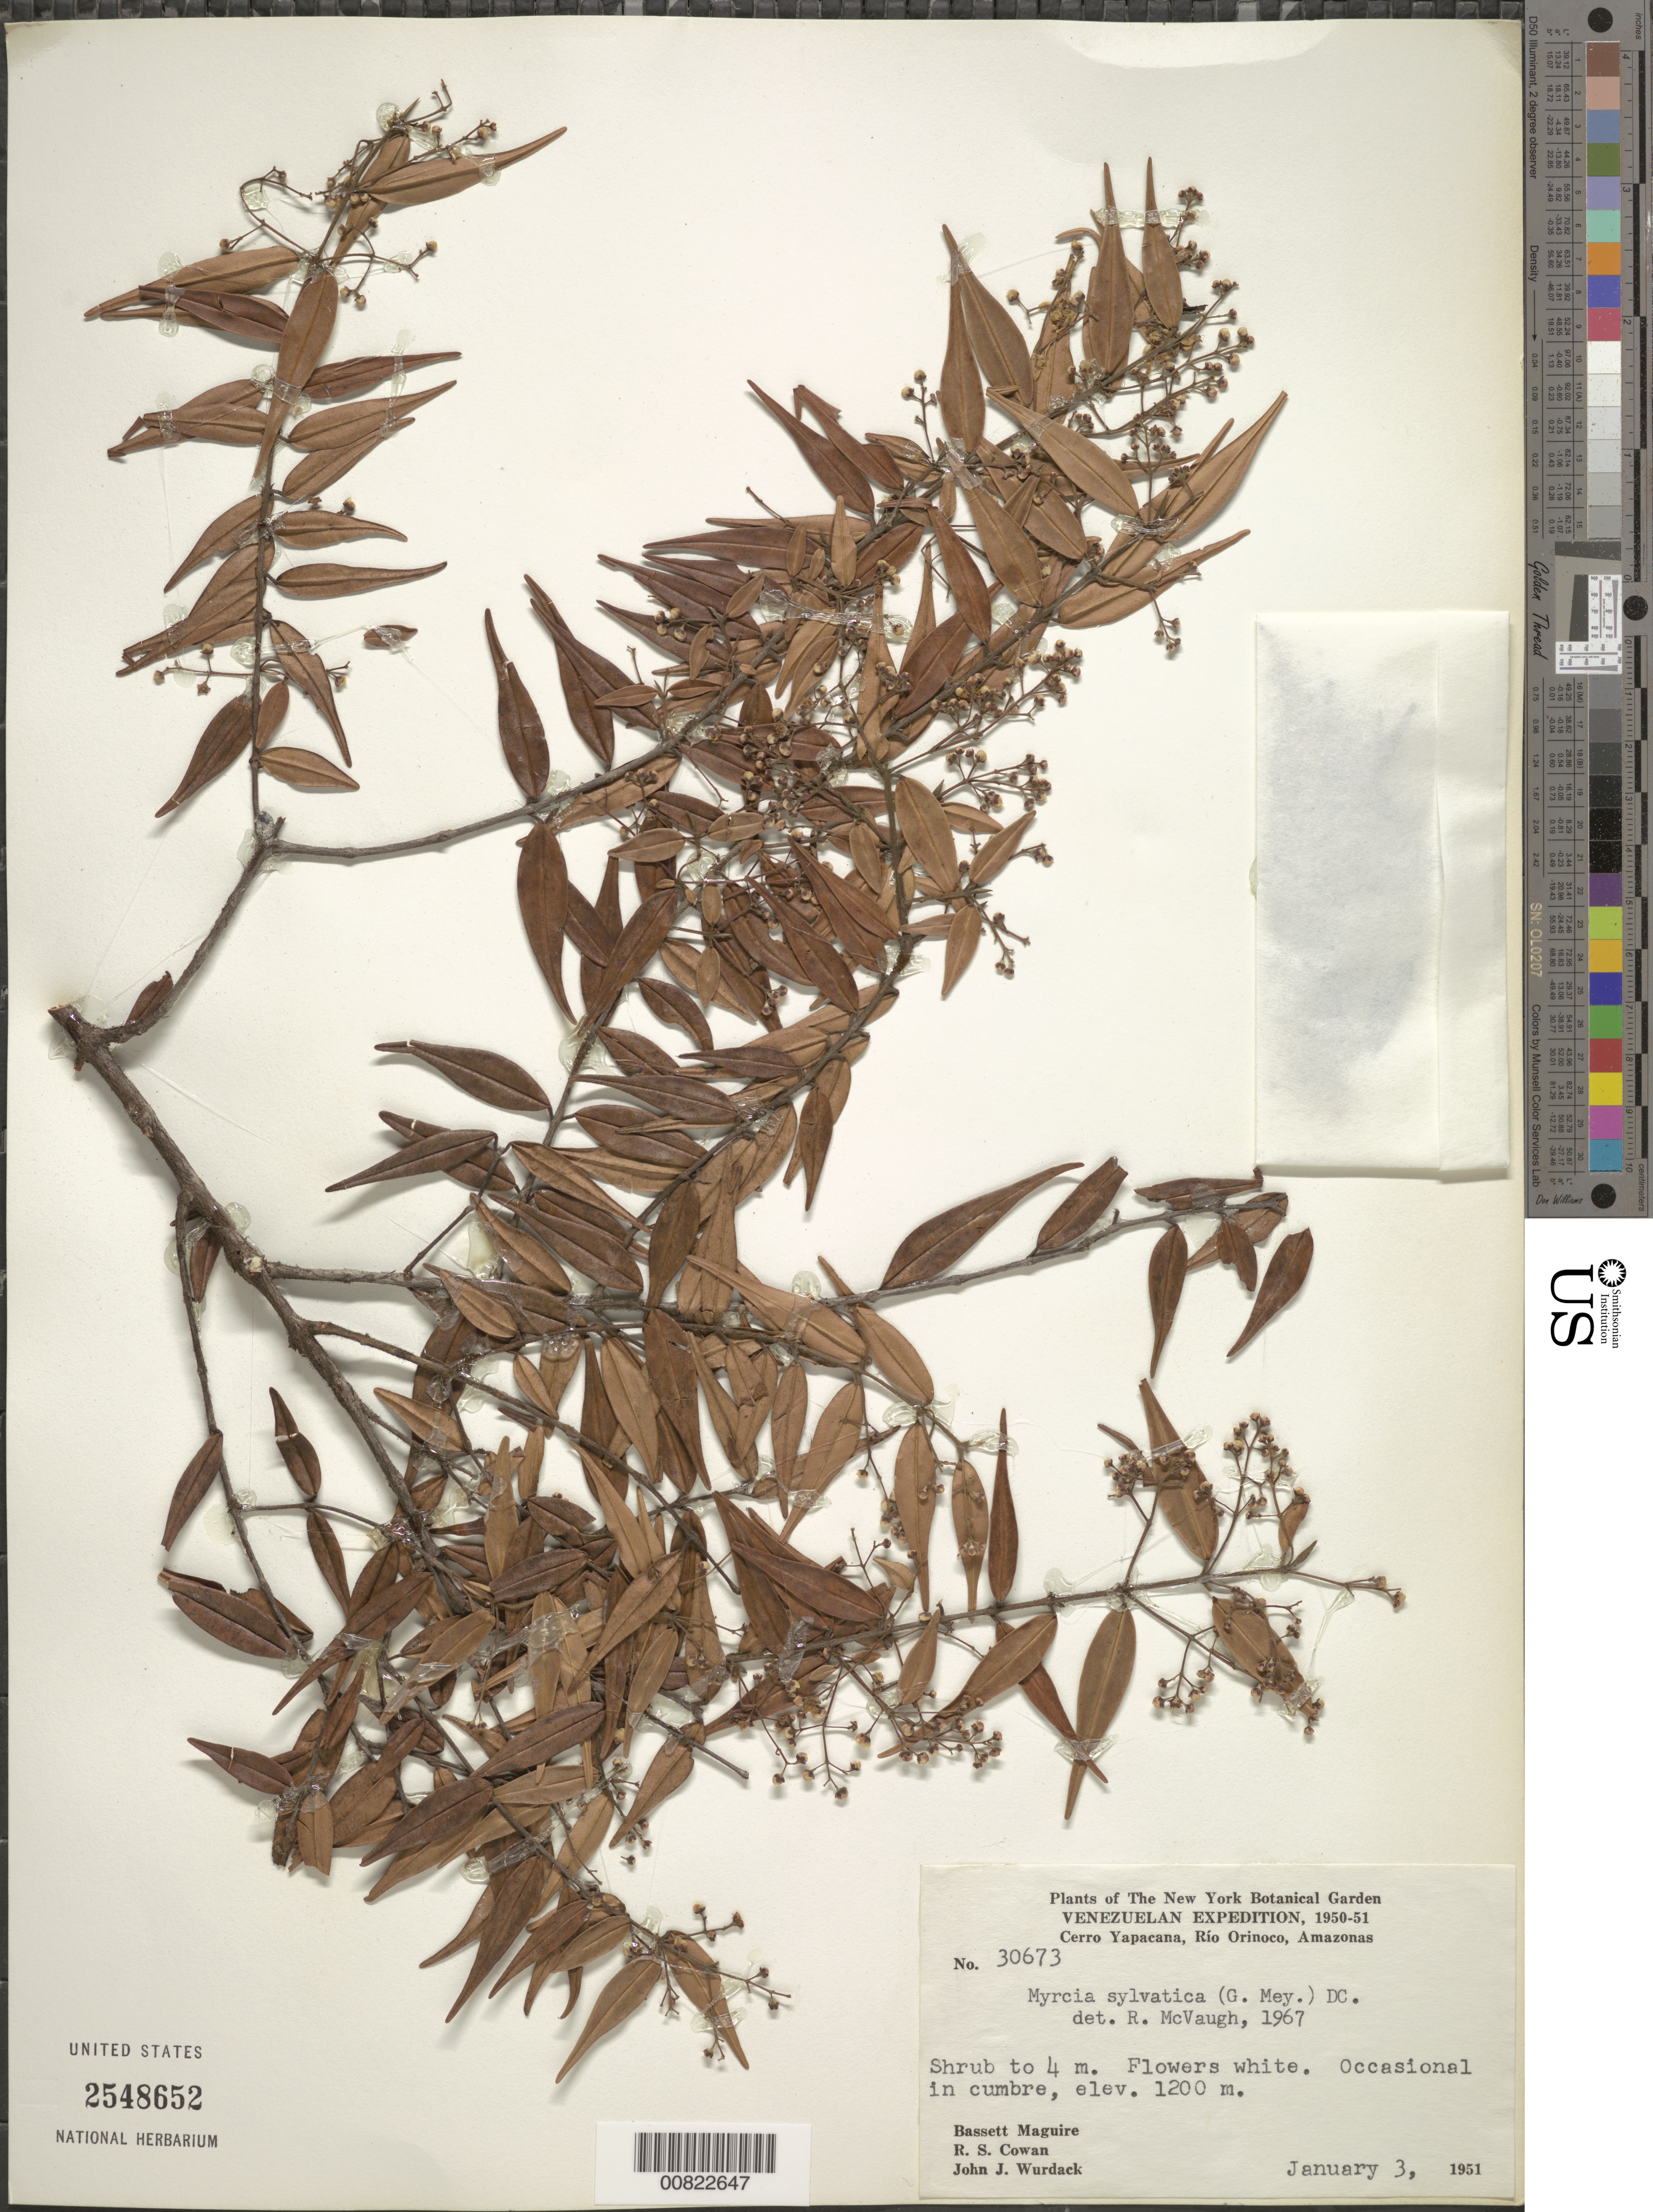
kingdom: Plantae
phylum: Tracheophyta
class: Magnoliopsida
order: Myrtales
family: Myrtaceae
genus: Myrcia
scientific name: Myrcia sylvatica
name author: (G. Mey.) DC.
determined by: McVaugh, R.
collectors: B. Maguire, R. S. Cowan & J. J. Wurdack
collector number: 30673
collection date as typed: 3-Jan-51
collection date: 1951-01-03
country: Venezuela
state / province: Amazonas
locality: Cerro Yapacána, Río Orinoco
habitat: Cumbre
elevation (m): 1200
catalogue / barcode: US 2548652